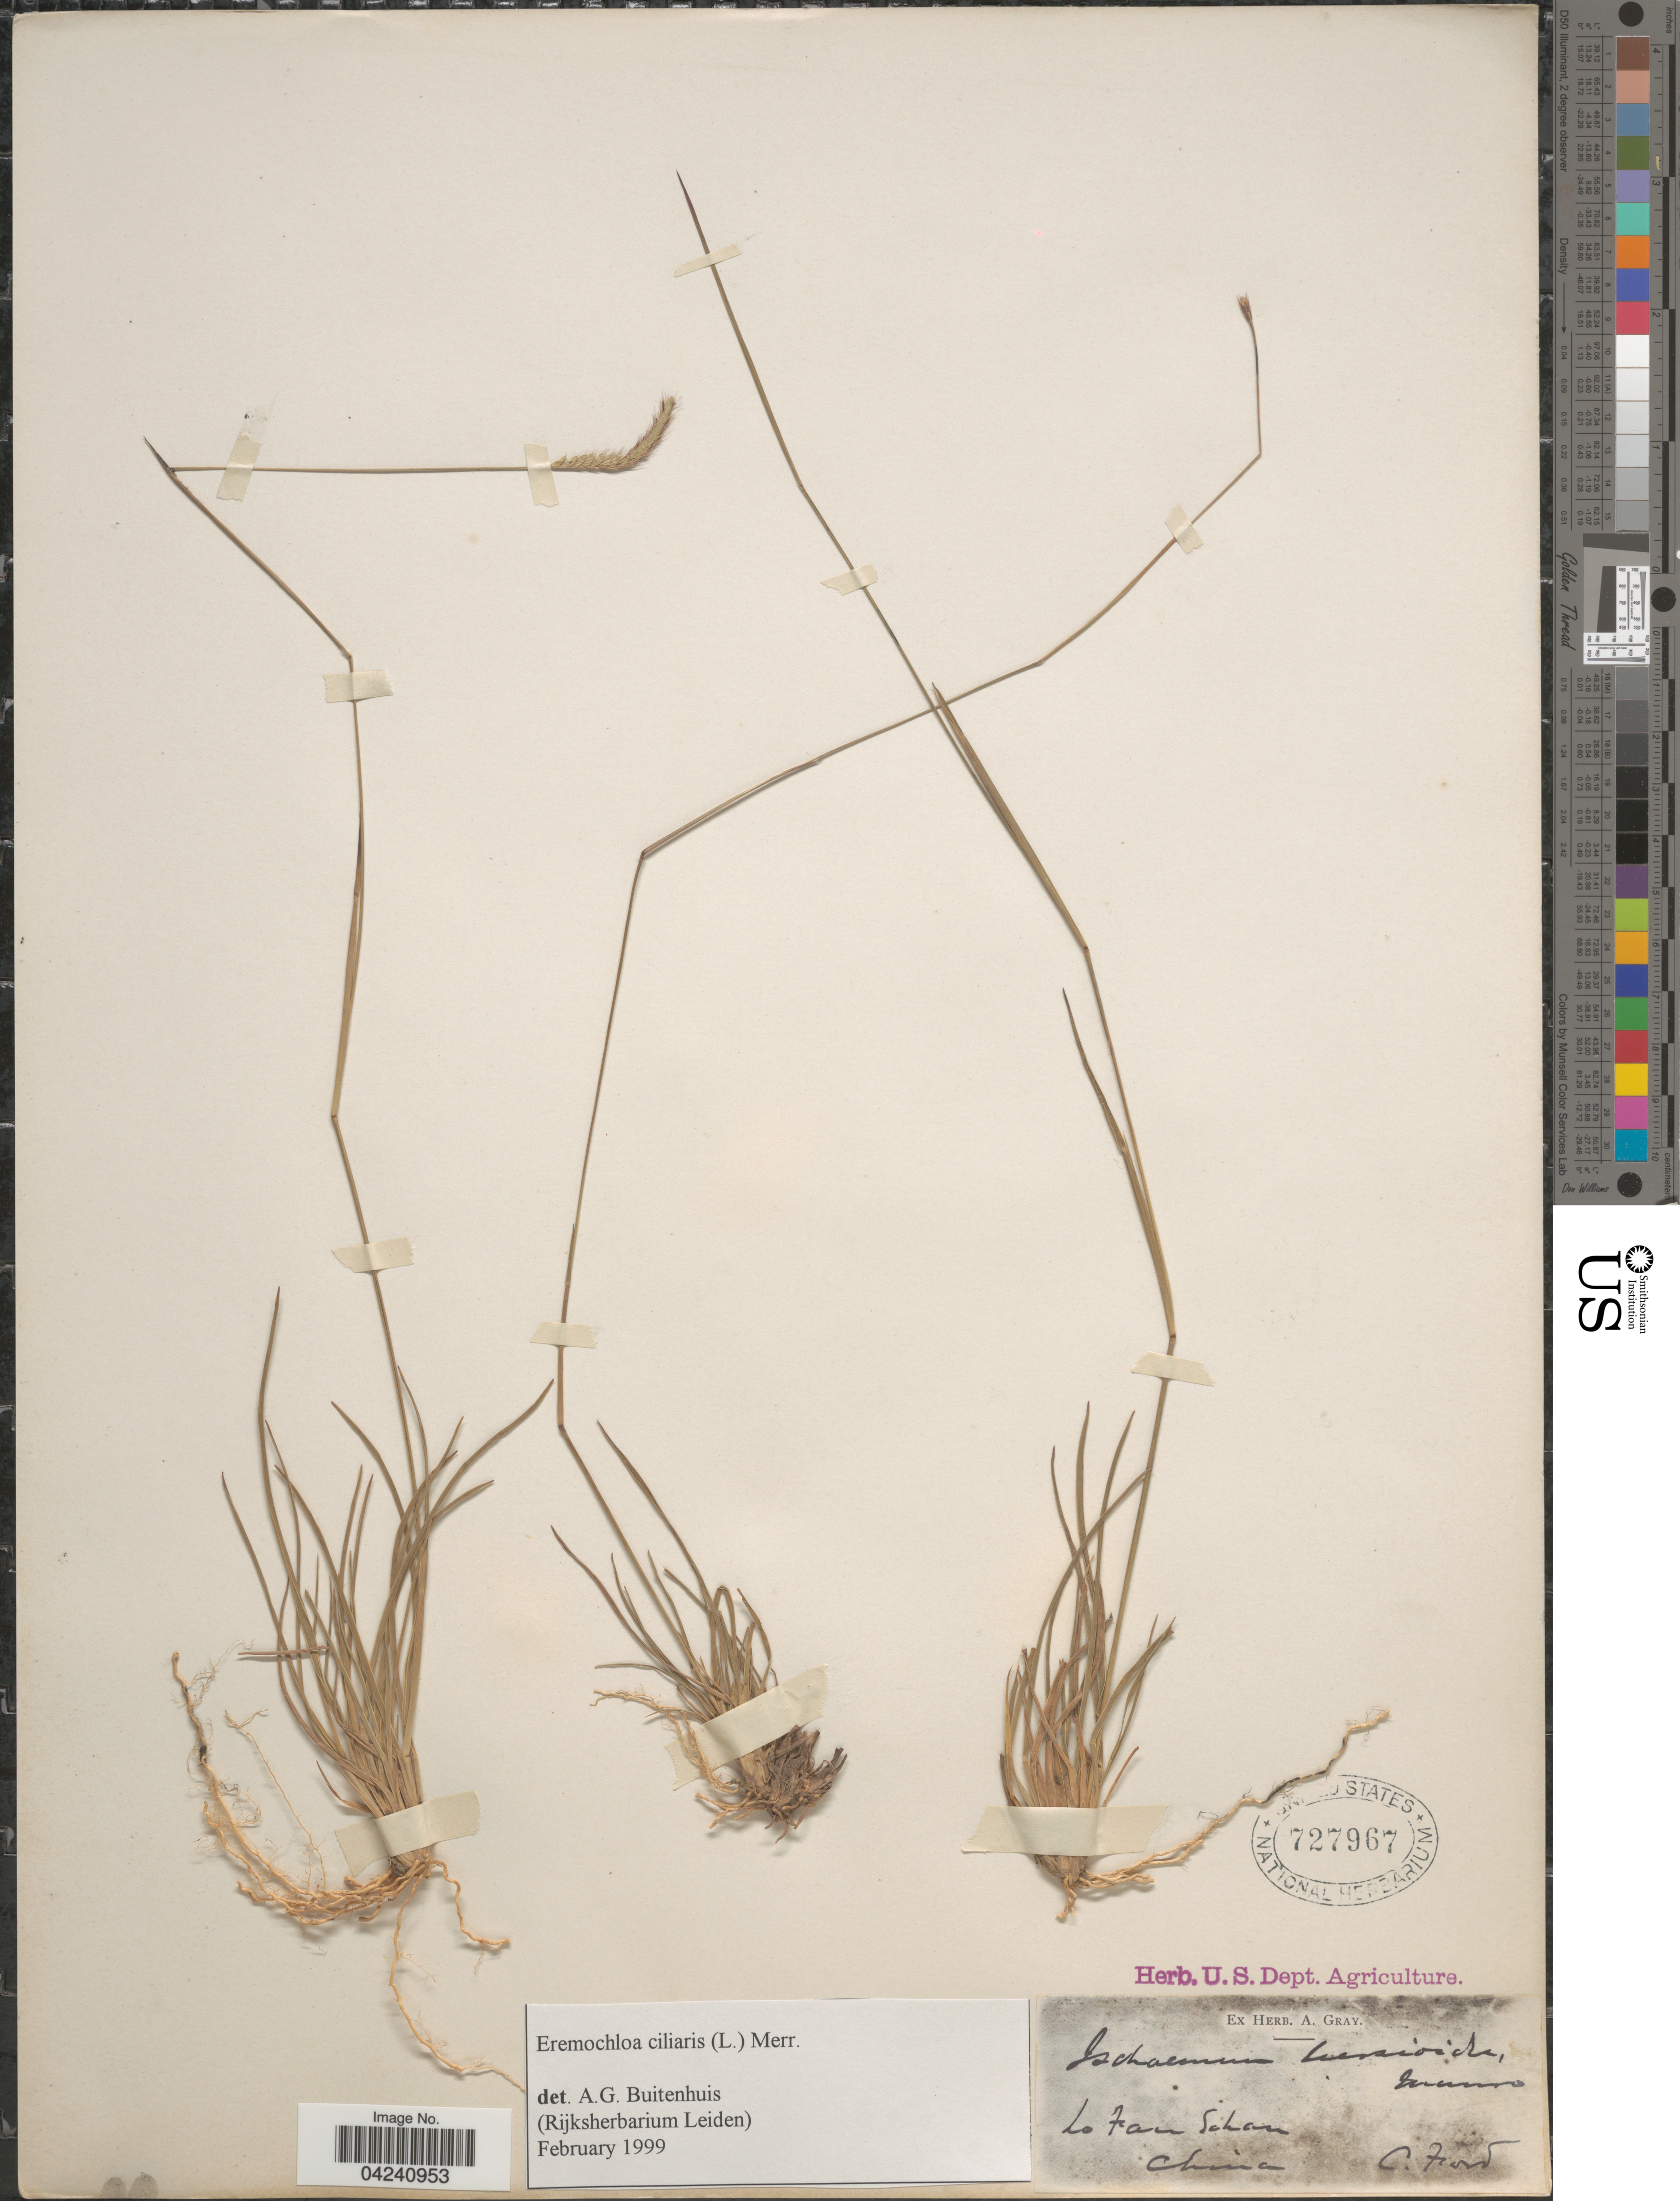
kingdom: Plantae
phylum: Tracheophyta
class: Liliopsida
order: Poales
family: Poaceae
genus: Eremochloa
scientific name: Eremochloa ciliaris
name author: (L.) Merr.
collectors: C. Ford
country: China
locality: Lo Fau Schan.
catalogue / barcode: US 727967